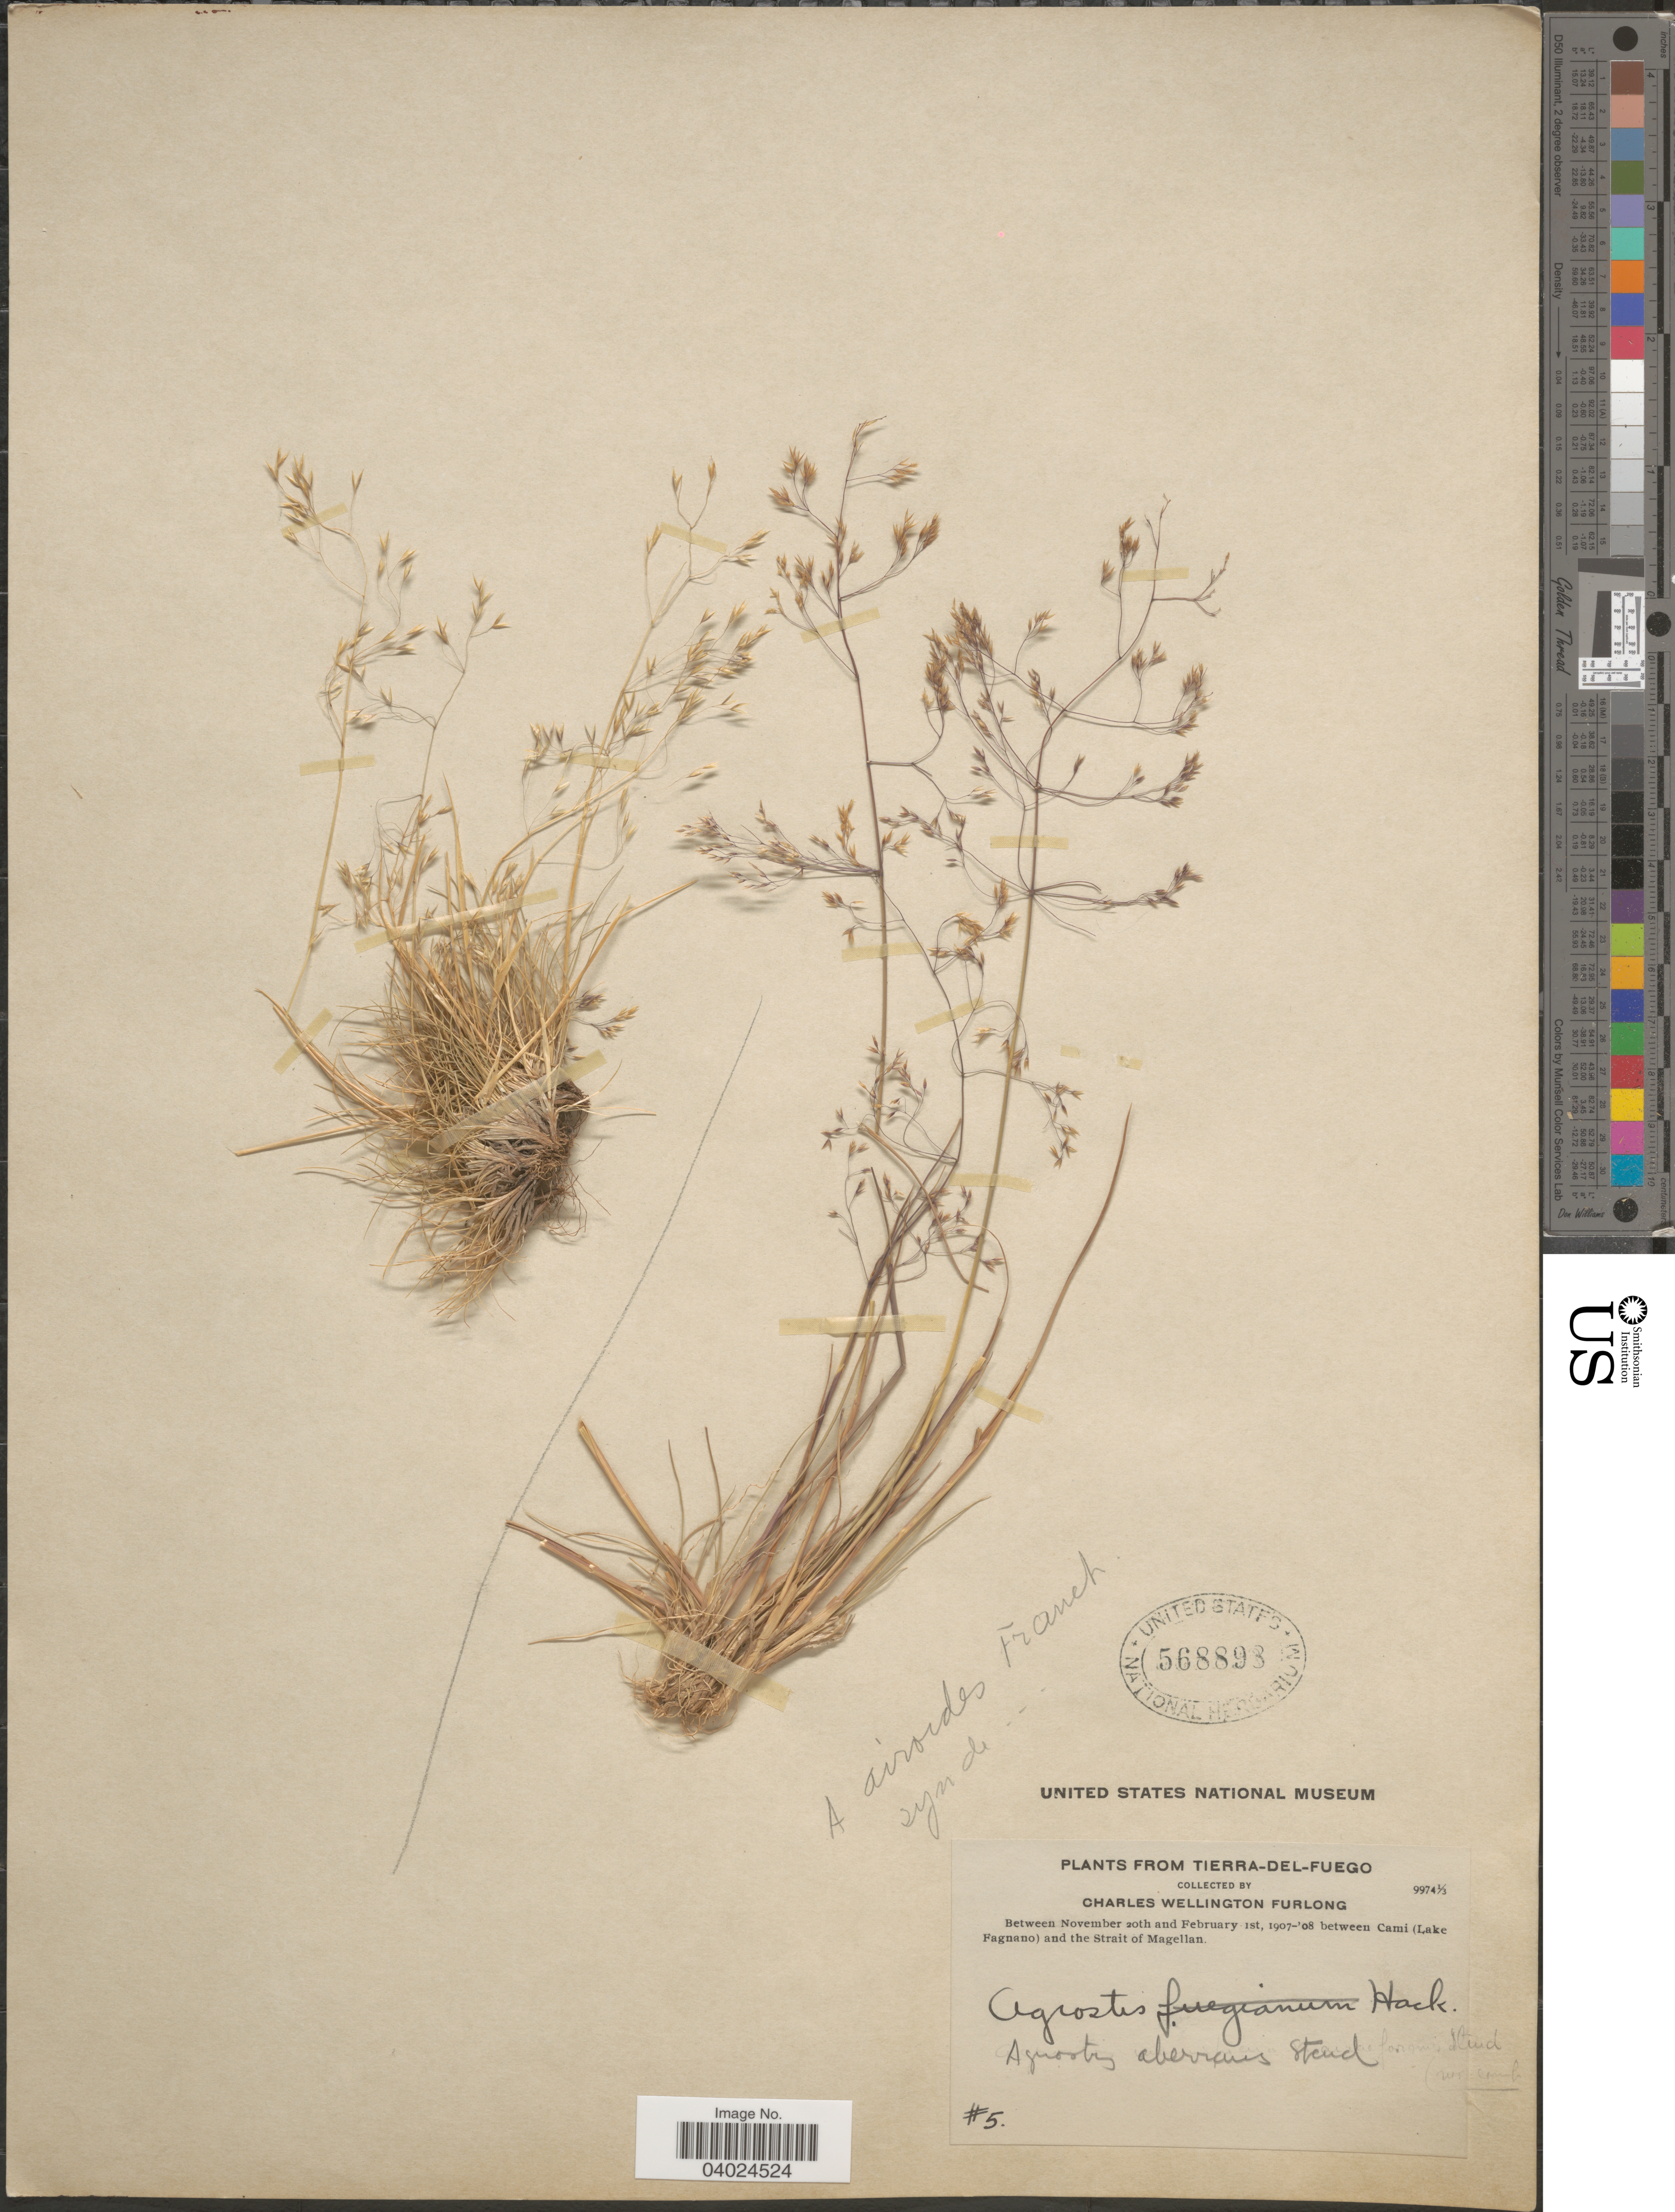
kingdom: Plantae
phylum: Tracheophyta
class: Liliopsida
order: Poales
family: Poaceae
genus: Agrostis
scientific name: Agrostis perennans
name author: (Walter) Tuck.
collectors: C. Furlong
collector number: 5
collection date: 1907-11-20/1908-02-01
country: Argentina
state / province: Tierra del Fuego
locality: From Tierra-Del-Fuego. Between Cami (Lake Fagnano) and the Strait of Magellan.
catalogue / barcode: US 568893